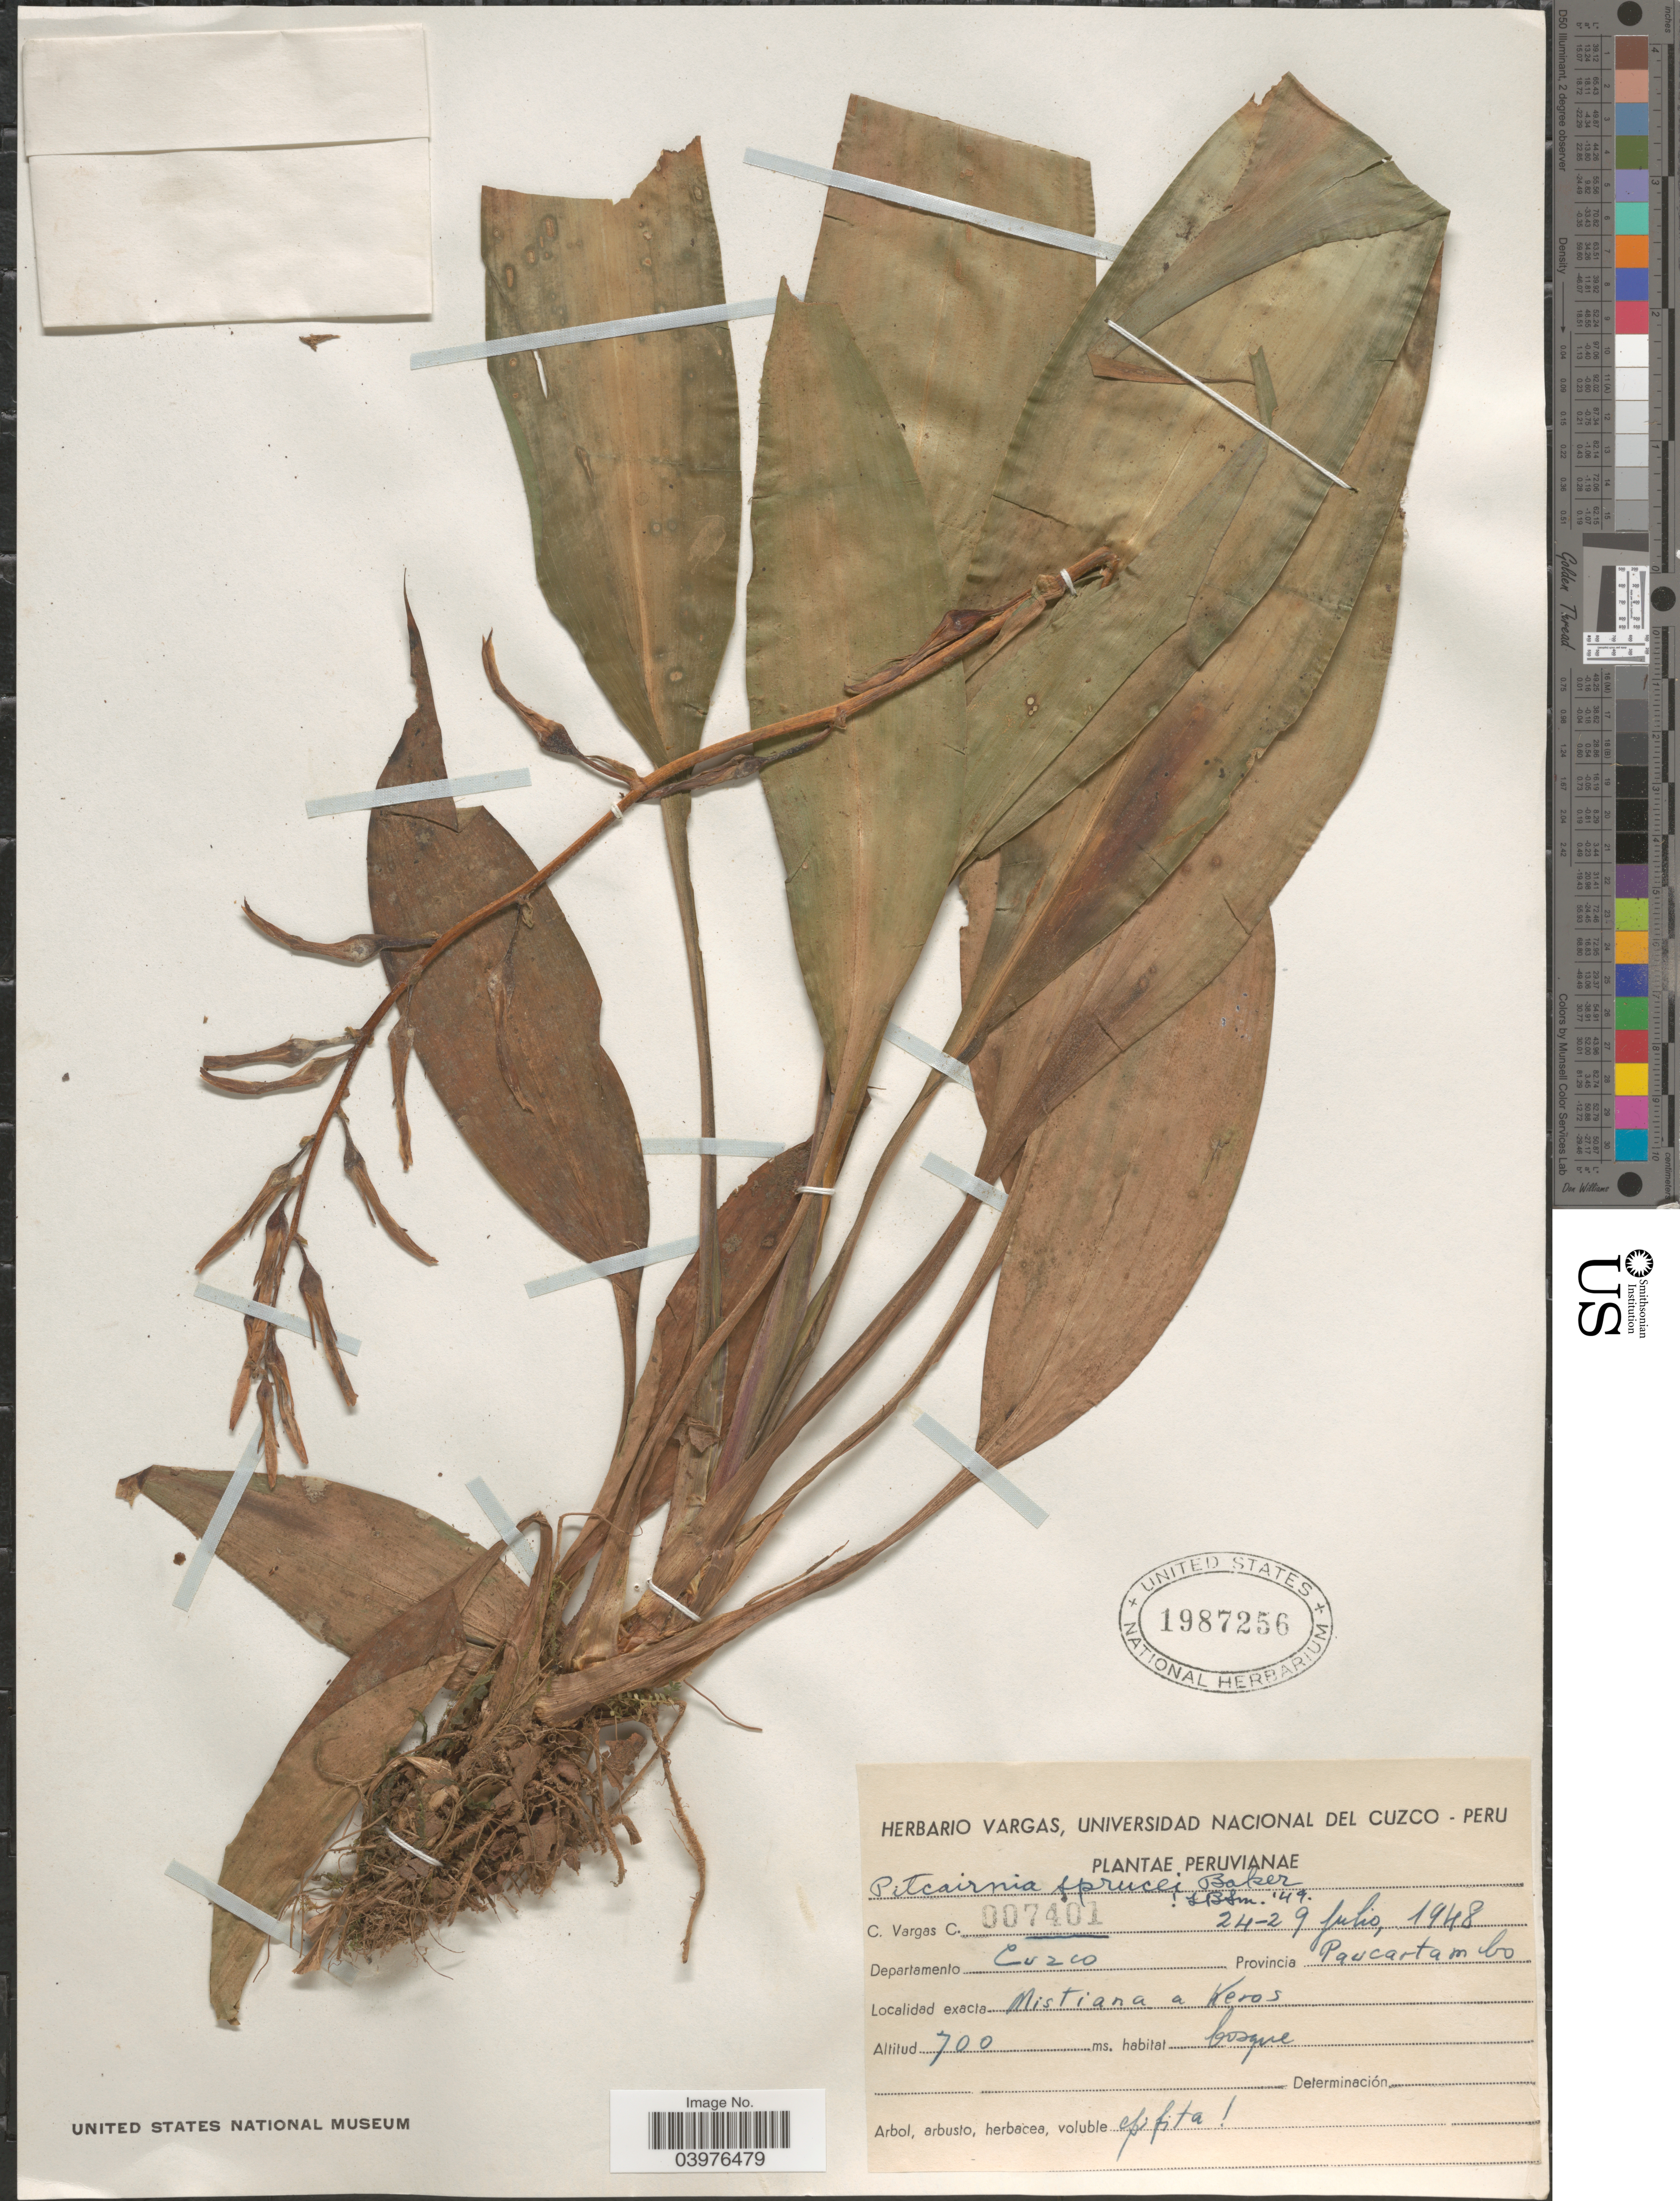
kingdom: Plantae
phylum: Tracheophyta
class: Liliopsida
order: Poales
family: Bromeliaceae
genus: Pitcairnia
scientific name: Pitcairnia sprucei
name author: Baker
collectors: C. Vargas Calderón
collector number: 007401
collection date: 1948-07-24/1948-07-29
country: Peru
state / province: Cusco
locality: Departamento Cuzco. Provincia Paucartambo. Mistiana a Keros.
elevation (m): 700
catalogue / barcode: US 1987256